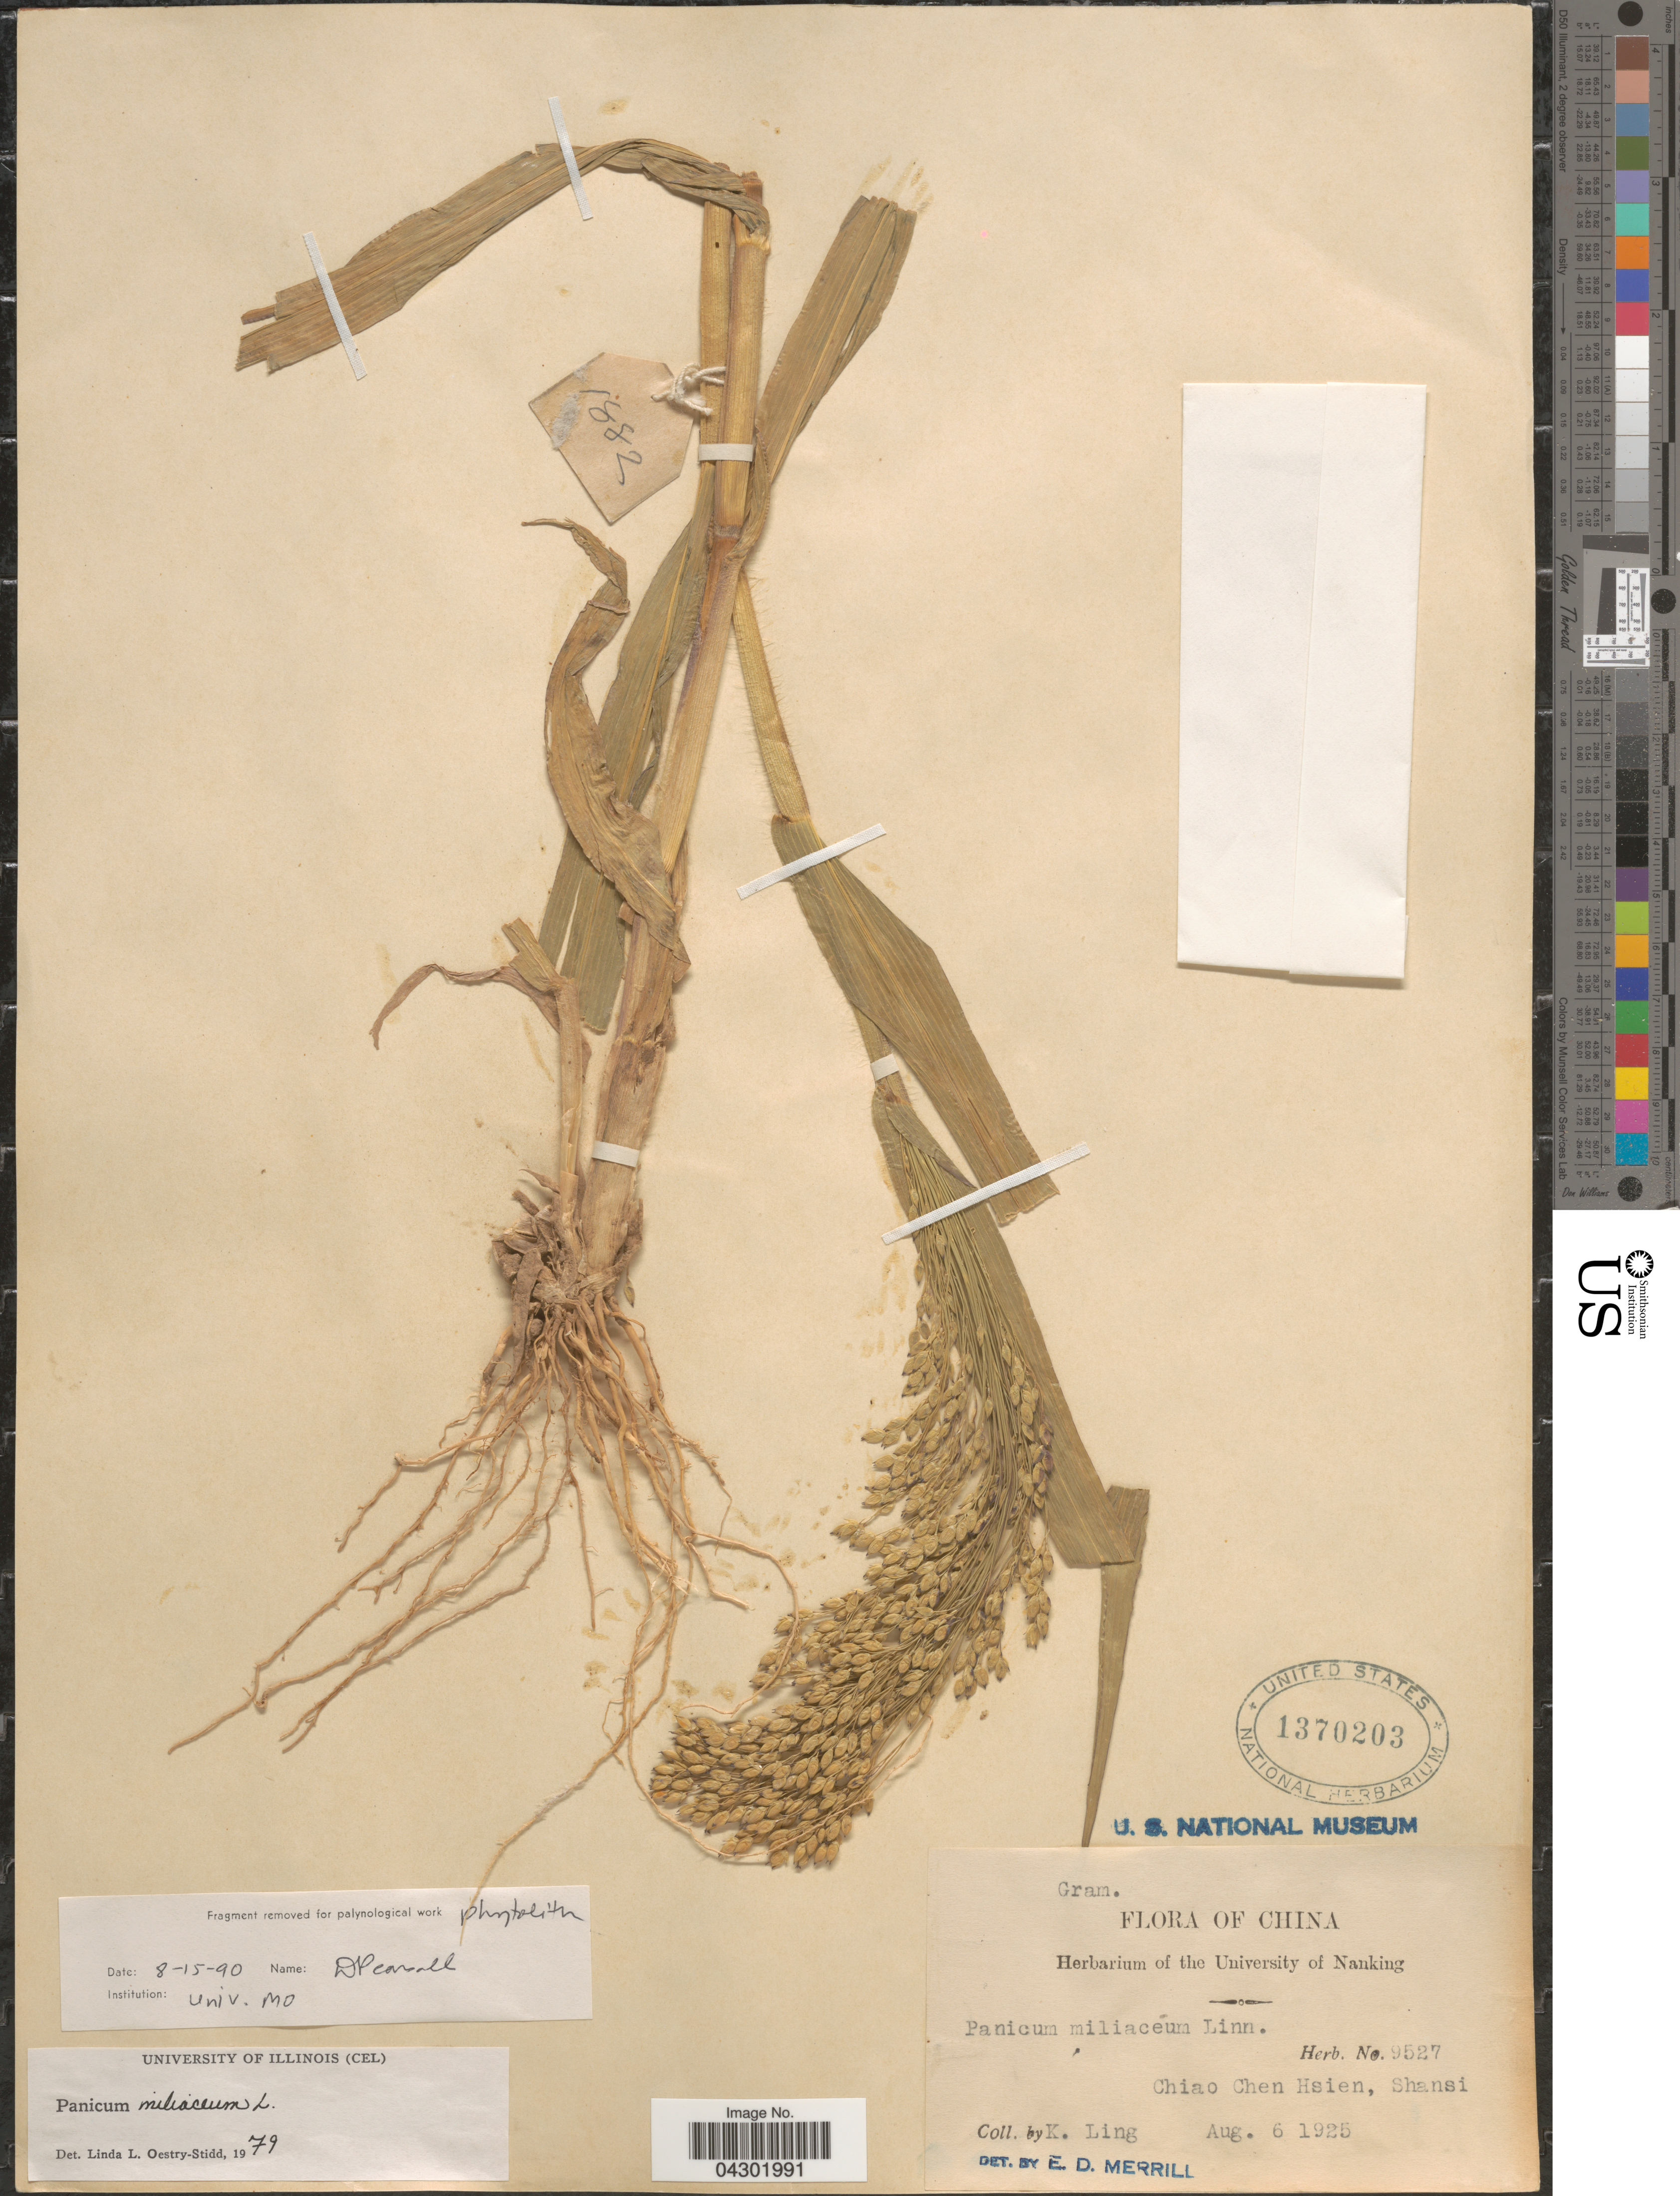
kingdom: Plantae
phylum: Tracheophyta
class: Liliopsida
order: Poales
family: Poaceae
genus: Panicum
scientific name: Panicum miliaceum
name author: L.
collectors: K. Ling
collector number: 9527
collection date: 1925-08-06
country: China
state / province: Shanxi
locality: Chiao Chen Hsien, Shansi.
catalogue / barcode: US 1370203